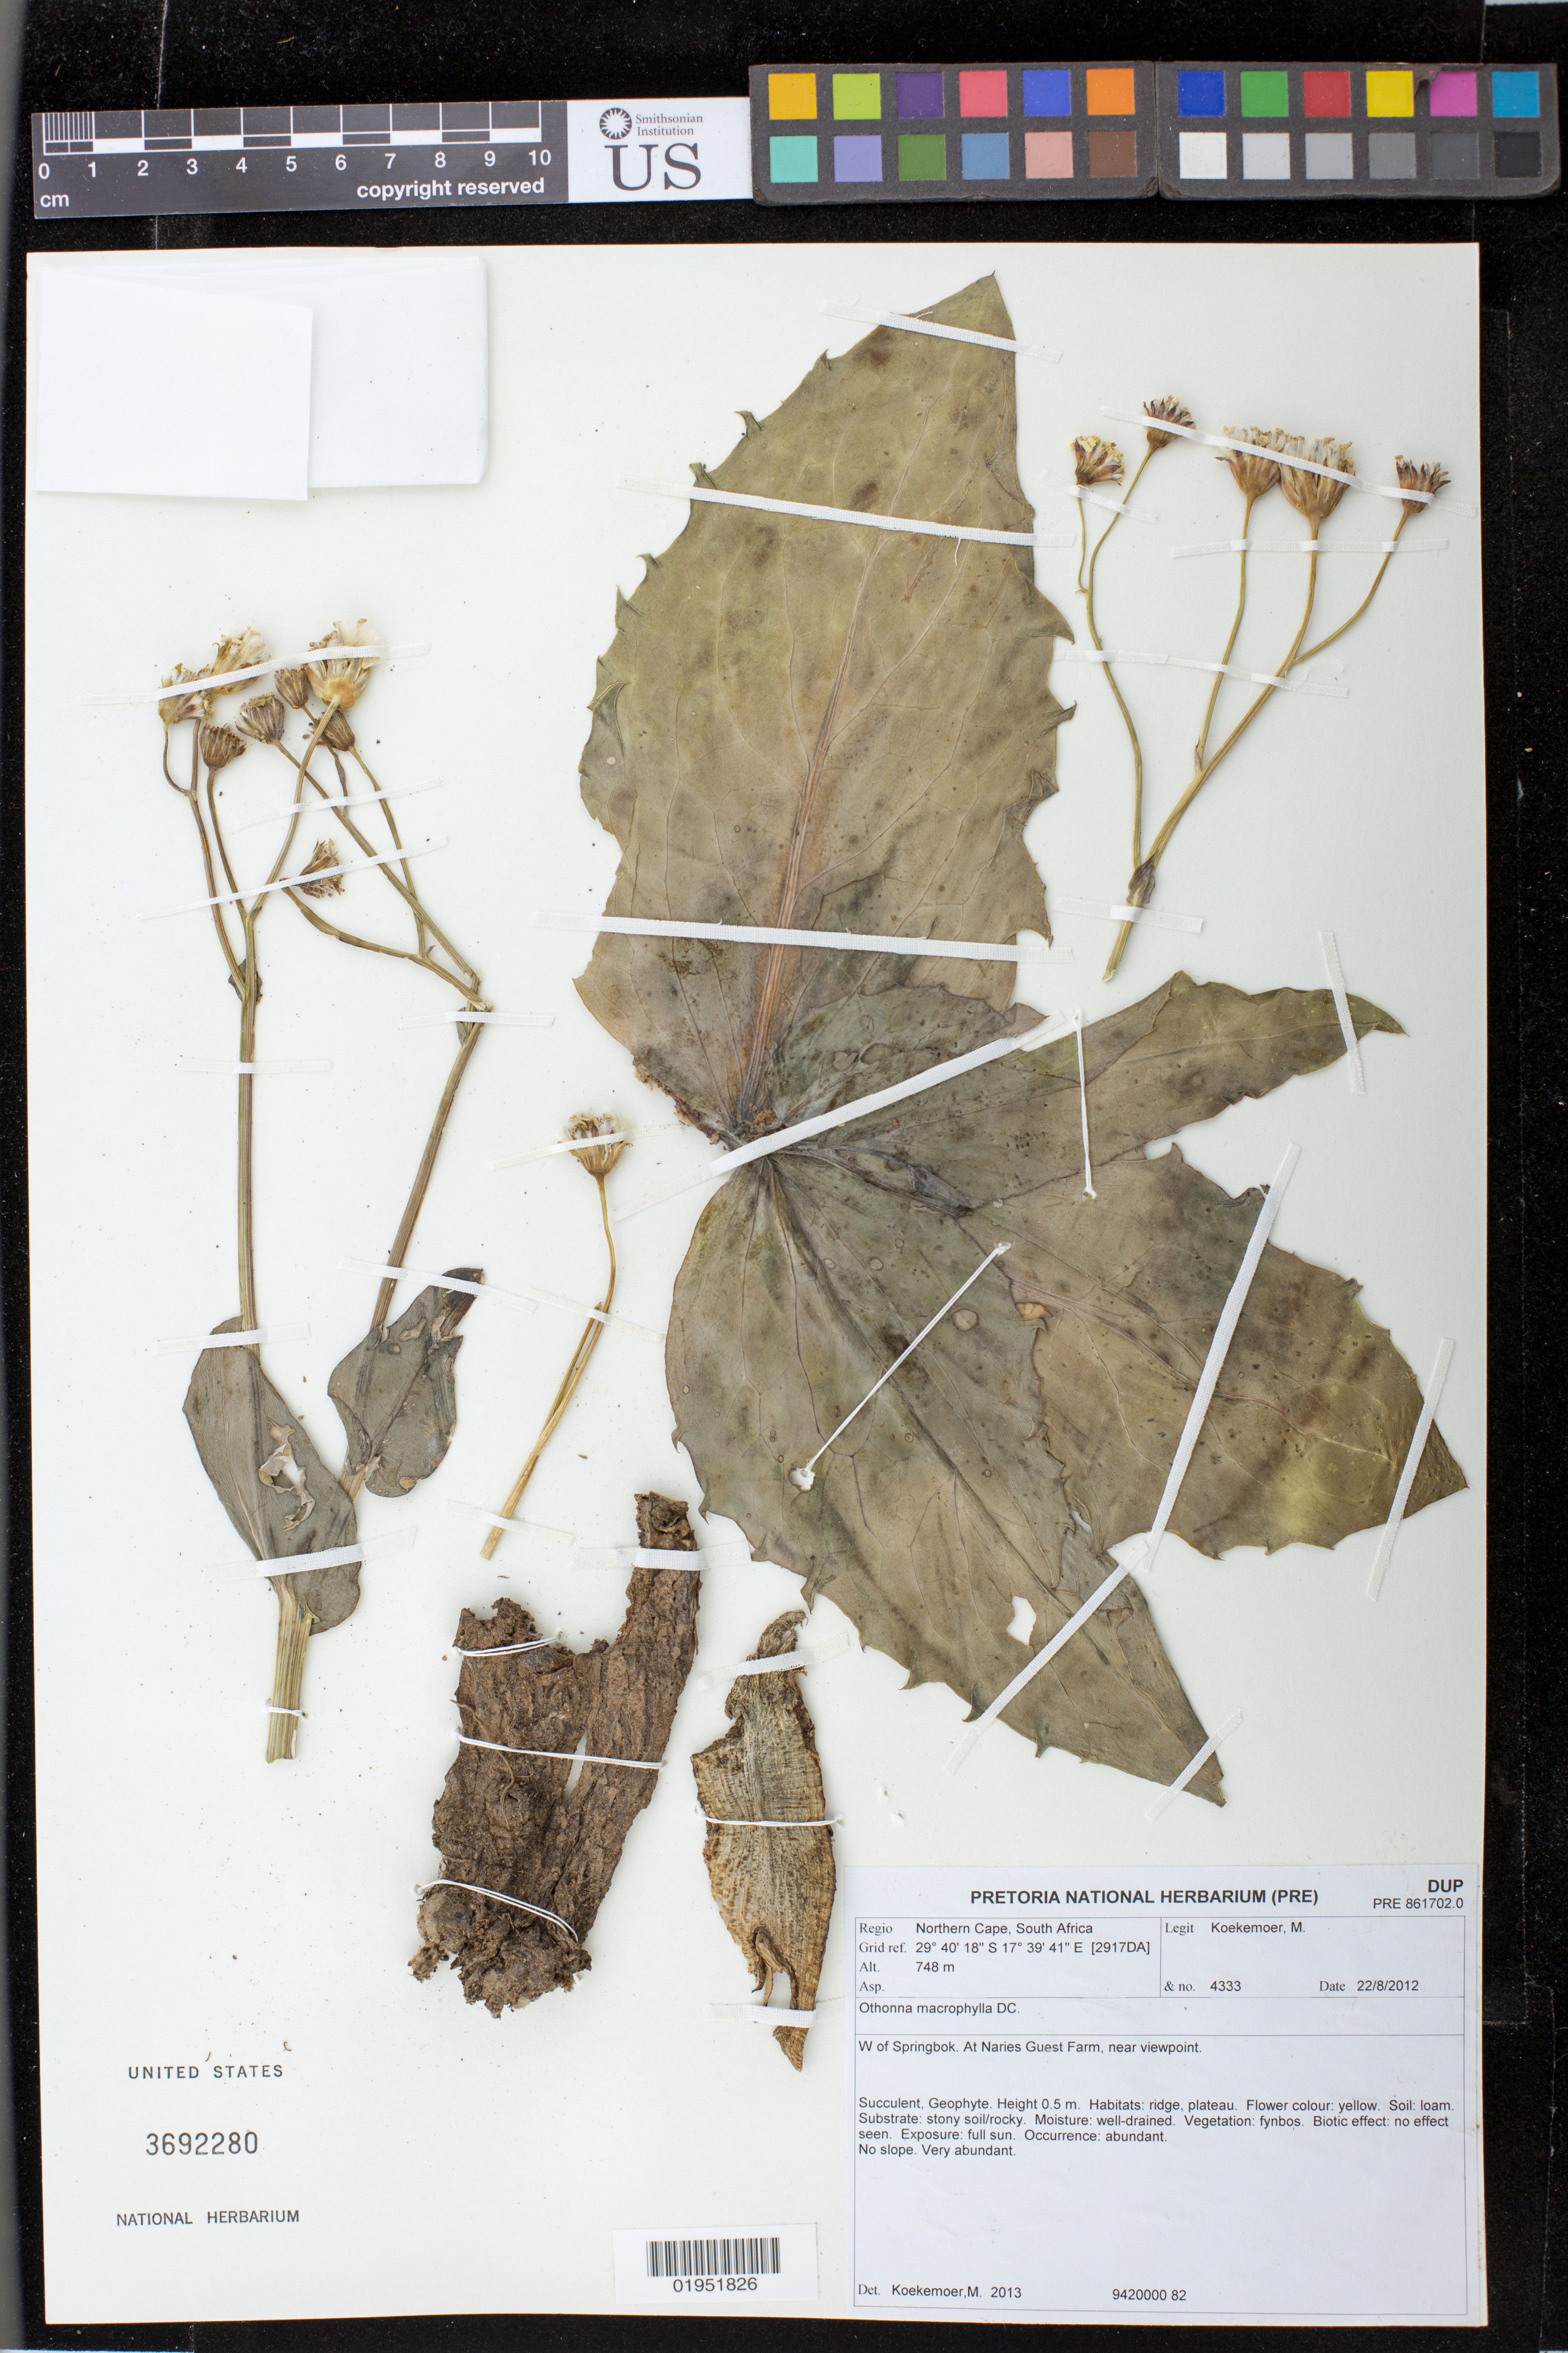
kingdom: Plantae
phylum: Tracheophyta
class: Magnoliopsida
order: Asterales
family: Asteraceae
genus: Othonna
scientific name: Othonna macrophylla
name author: DC.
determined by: Koekemoer, M.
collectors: M. Koekemoer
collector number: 4333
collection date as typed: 22 Aug 2012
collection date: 2012-08-22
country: South Africa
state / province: Northern Cape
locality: W of Springbok. At Naries Guest Fram, near viewpoint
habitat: Stony sandy soil; full sun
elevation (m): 748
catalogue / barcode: US 3692280